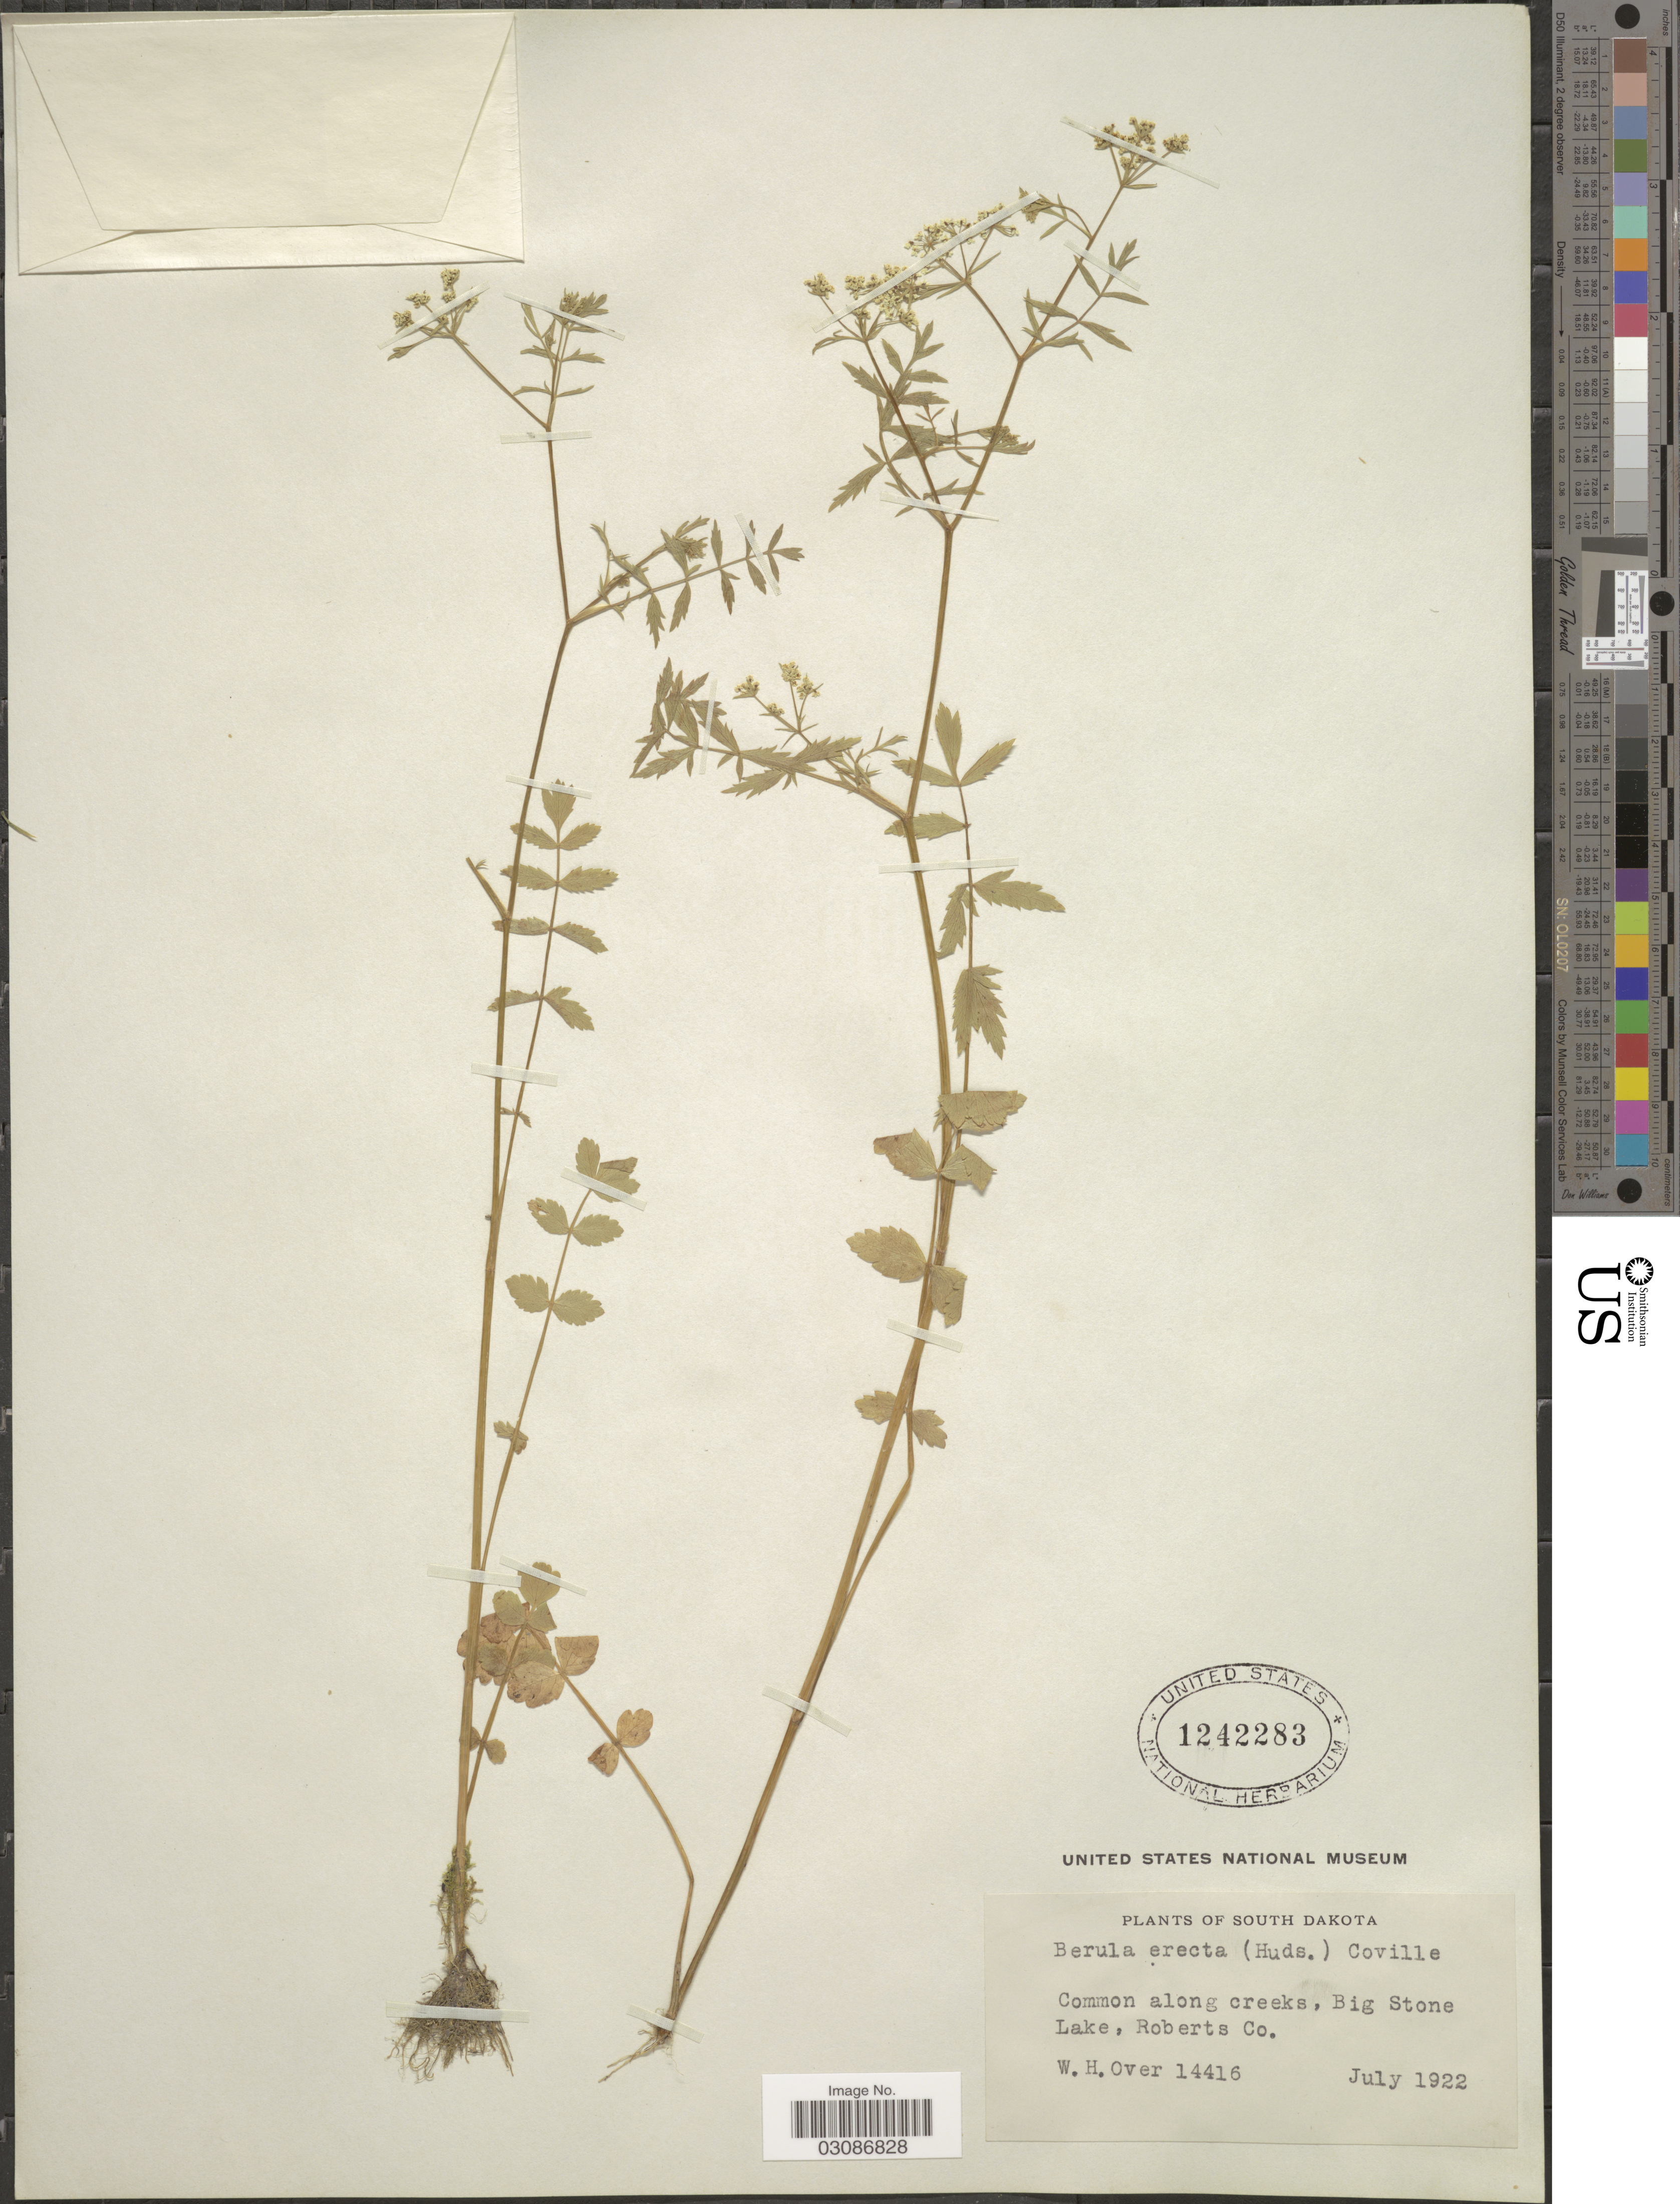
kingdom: Plantae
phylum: Tracheophyta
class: Magnoliopsida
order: Apiales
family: Apiaceae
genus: Berula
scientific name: Berula erecta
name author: (Huds.) Coville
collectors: W. Over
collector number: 14416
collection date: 1922-07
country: United States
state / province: South Dakota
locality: Common along creeks, Big Stone Lake, Roberts Co.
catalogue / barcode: US 1242283